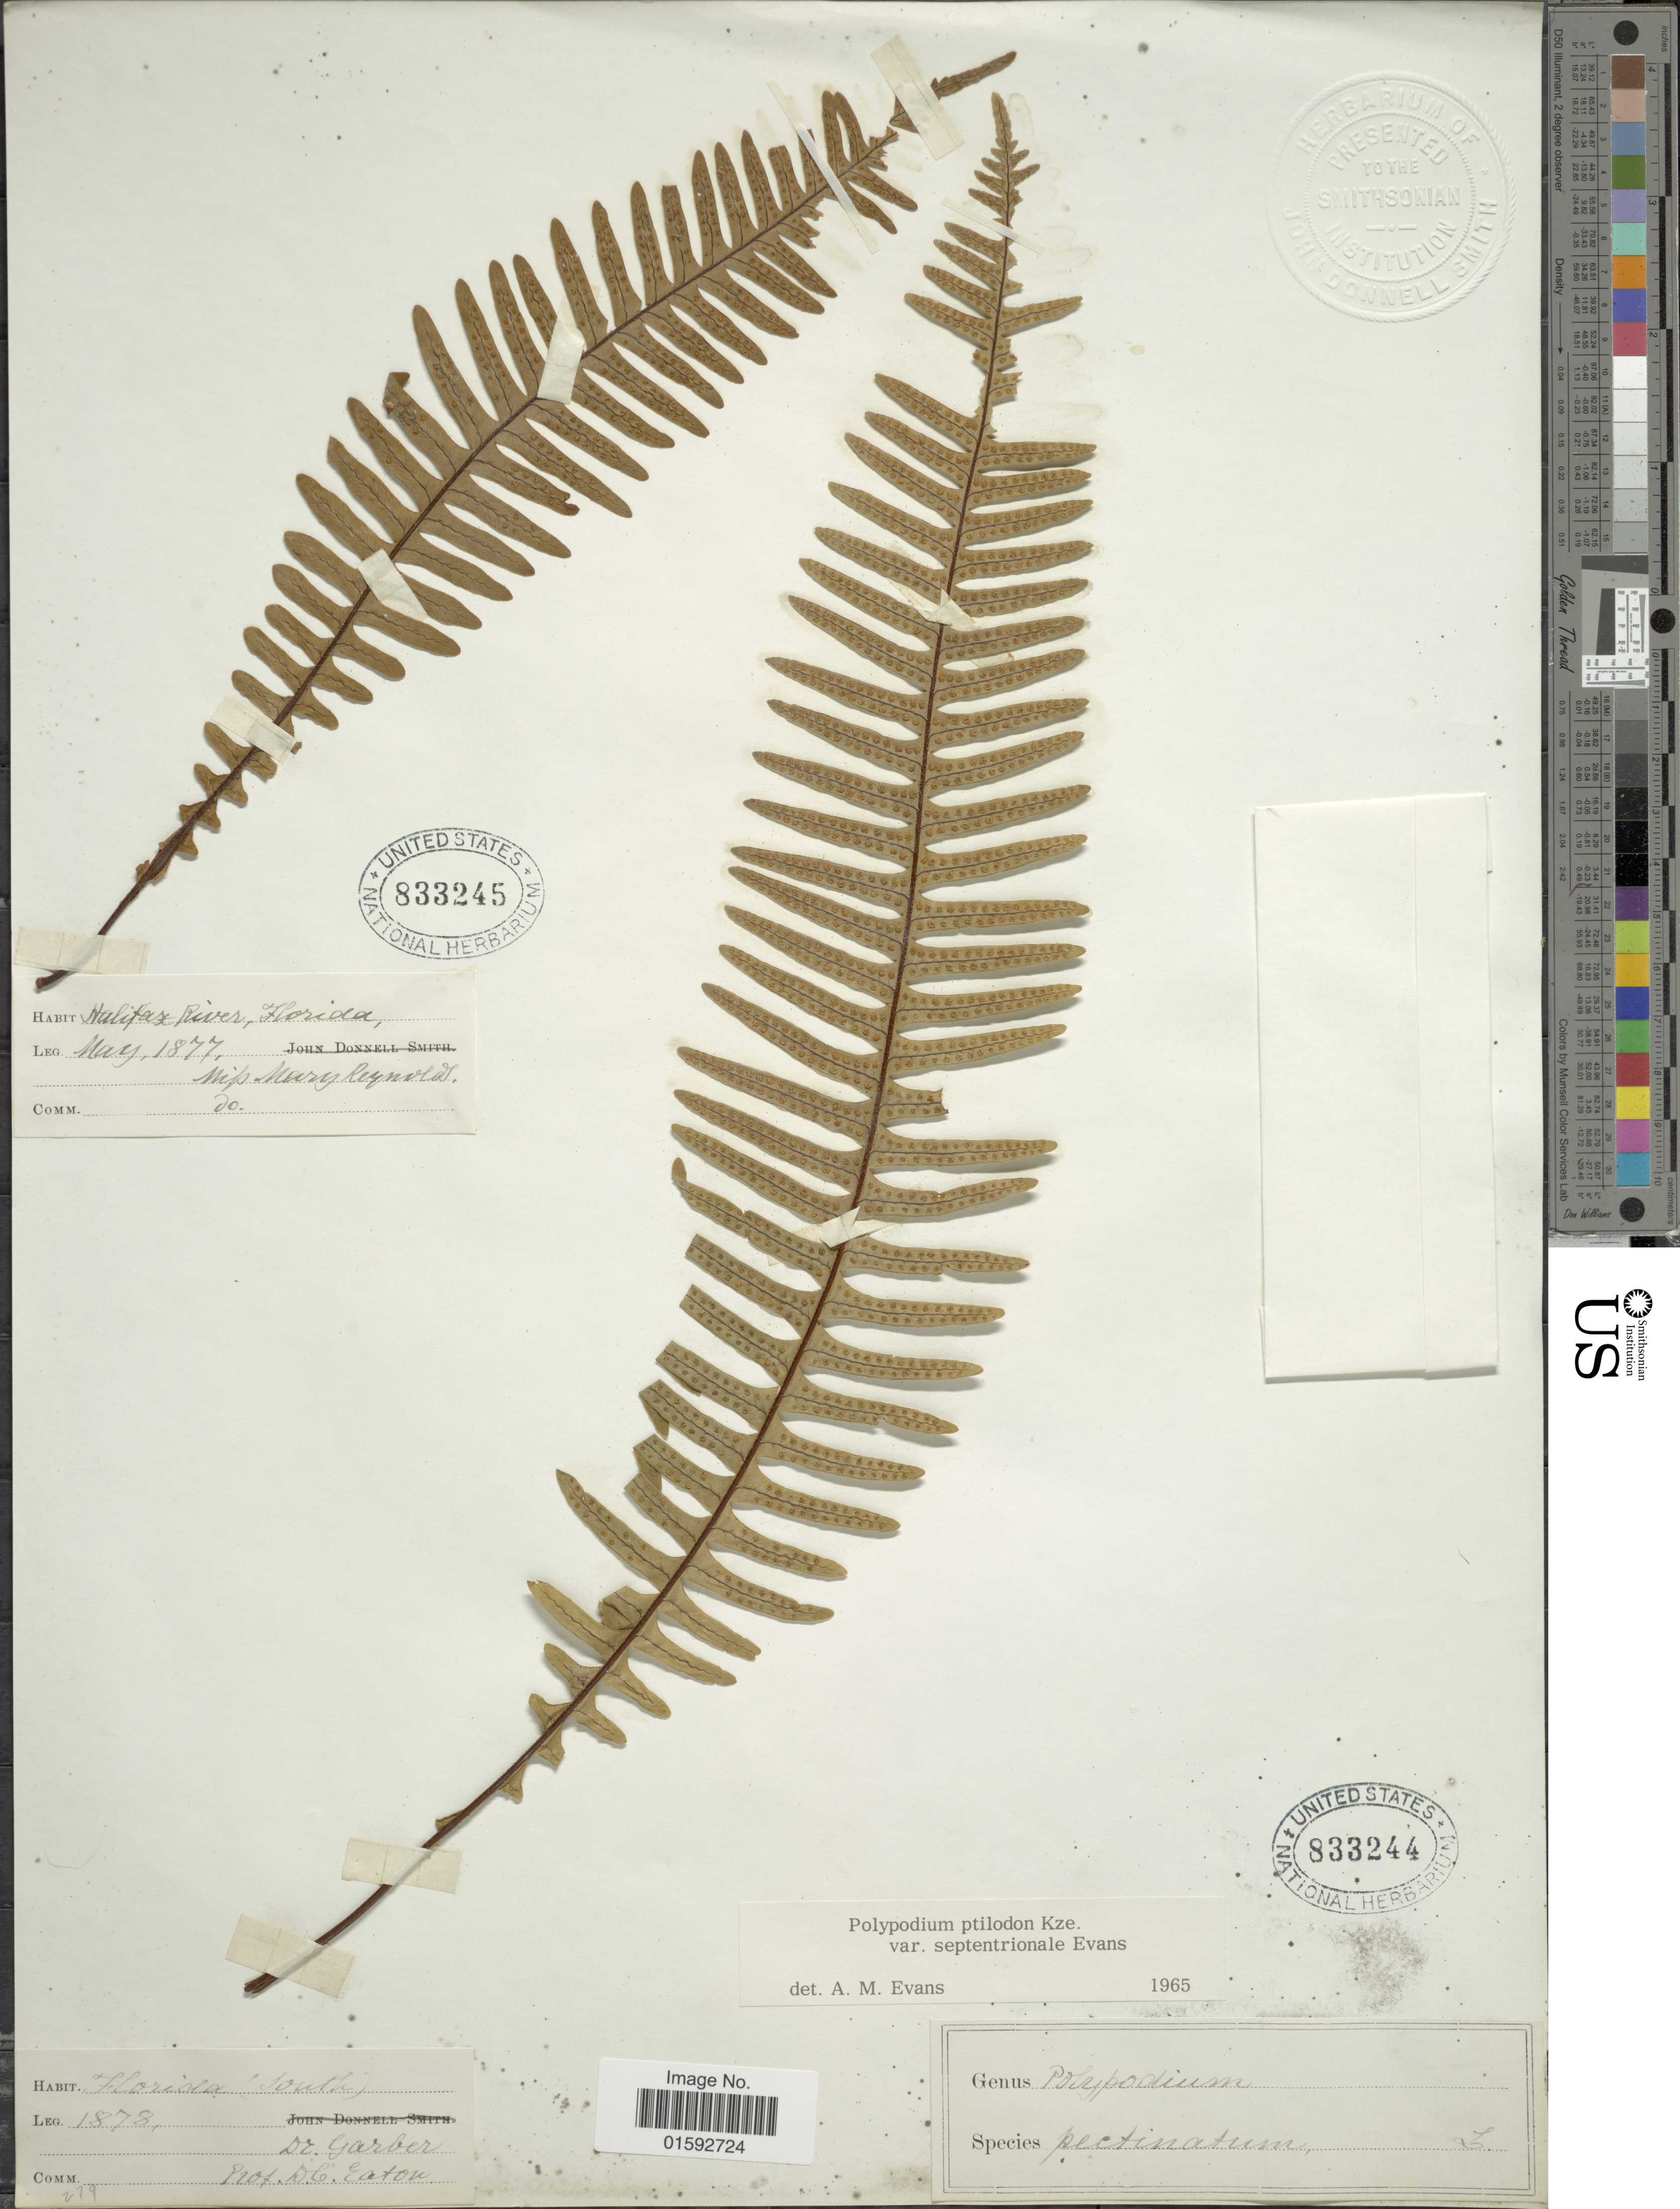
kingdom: Plantae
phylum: Tracheophyta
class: Polypodiopsida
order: Polypodiales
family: Polypodiaceae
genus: Pecluma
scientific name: Pecluma ptilodos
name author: (Kunze) Price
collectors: -- Garber & D. Eaton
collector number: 279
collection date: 1878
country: United States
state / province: Florida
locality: Florida (south)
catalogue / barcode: US 833244